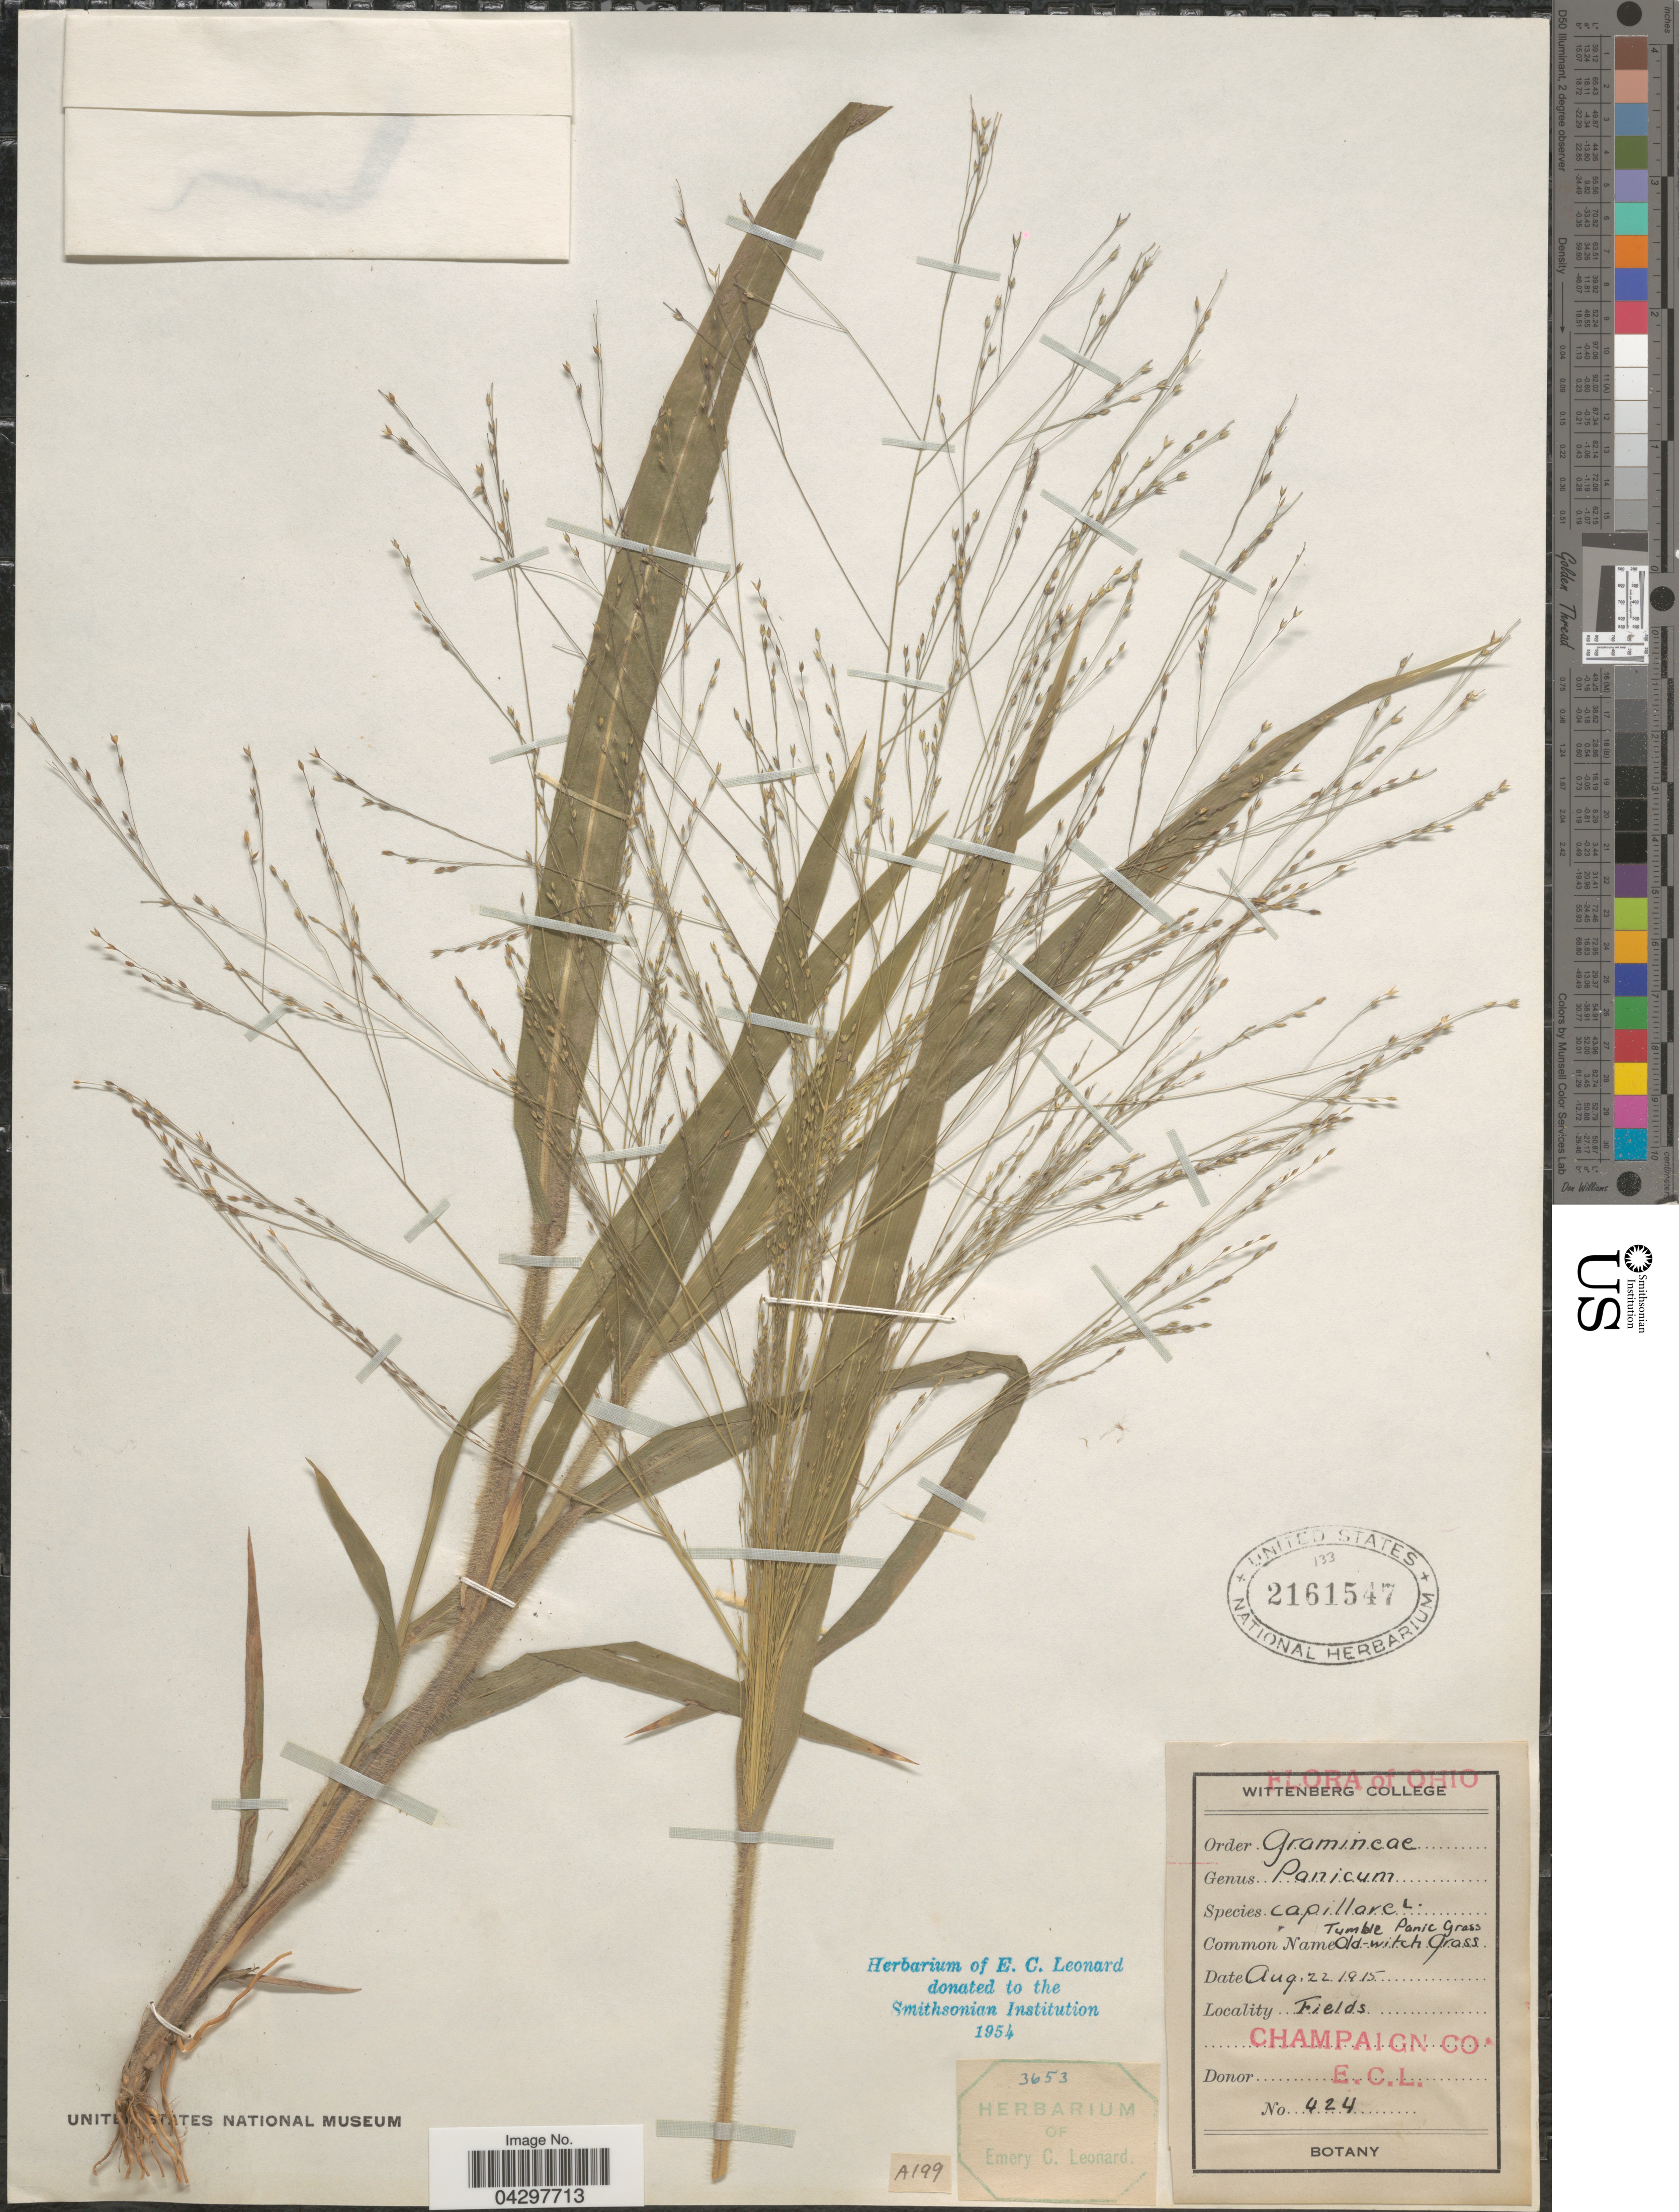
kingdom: Plantae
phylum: Tracheophyta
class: Liliopsida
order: Poales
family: Poaceae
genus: Panicum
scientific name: Panicum capillare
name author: L.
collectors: E. C. Leonard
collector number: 424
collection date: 1915-08-22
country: United States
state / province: Ohio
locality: Fields. Champaign Co.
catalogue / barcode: US 2161547